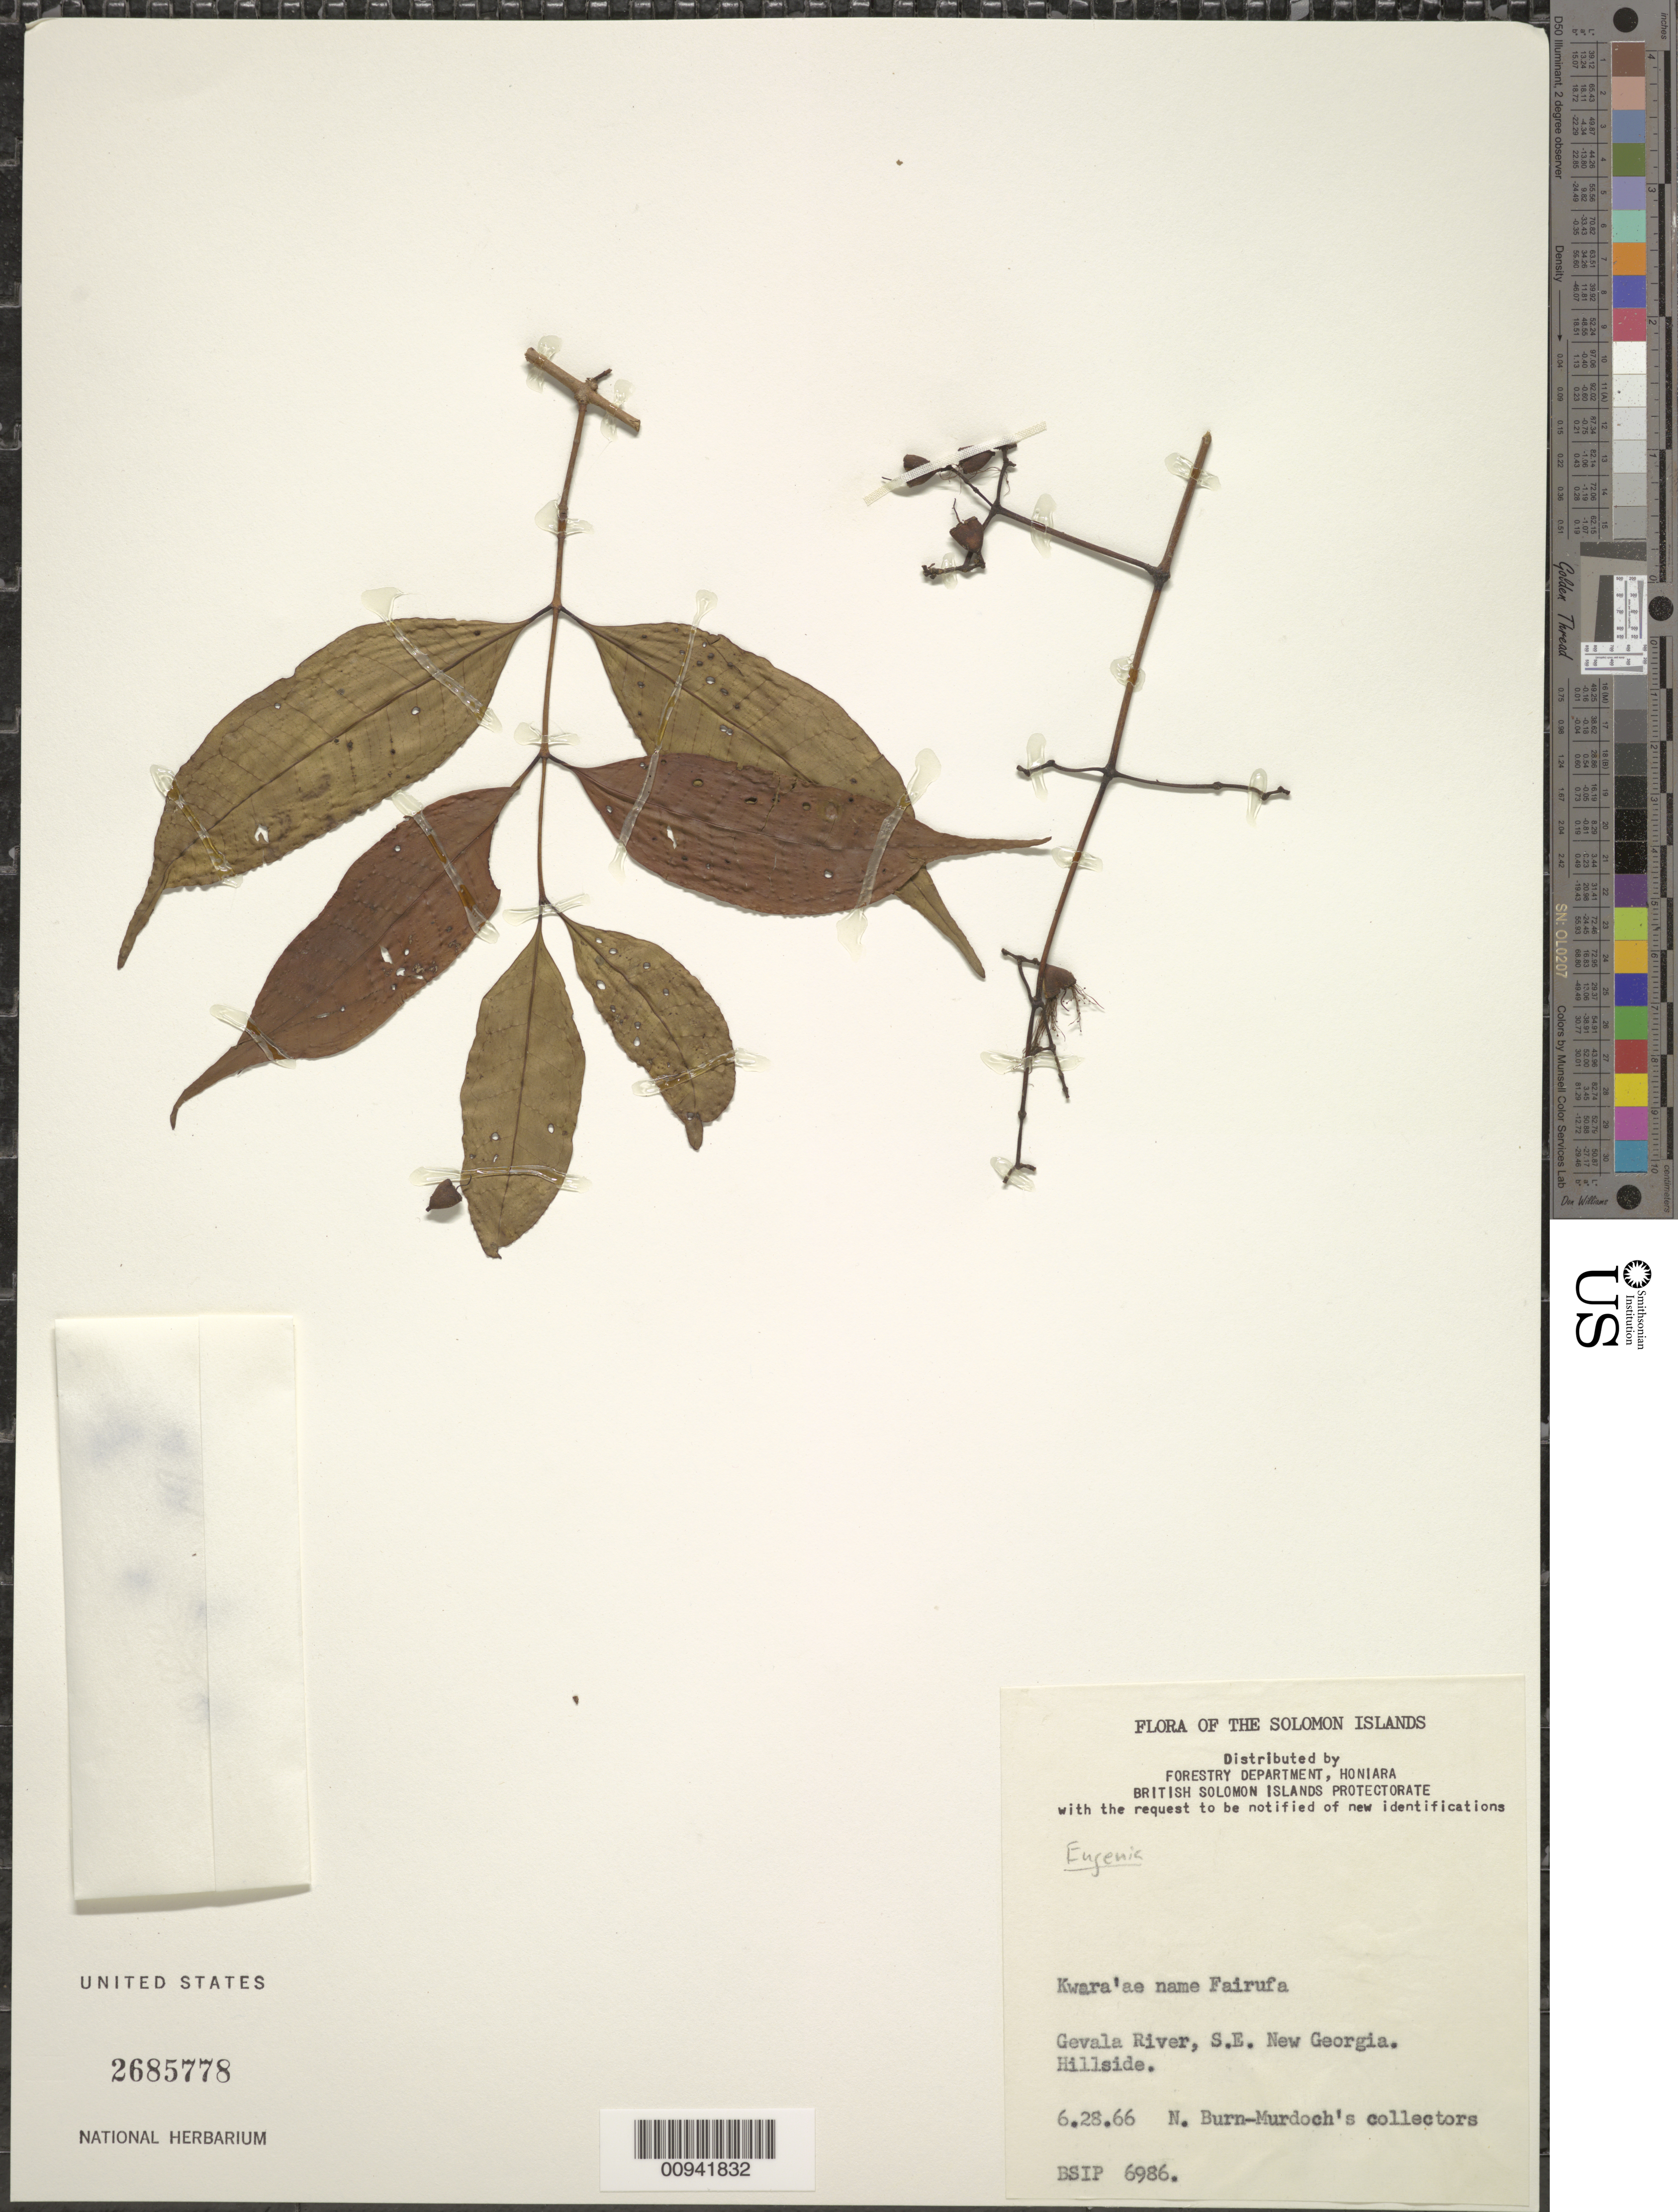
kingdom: Plantae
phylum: Tracheophyta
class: Magnoliopsida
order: Myrtales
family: Myrtaceae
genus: Syzygium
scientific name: Syzygium sp.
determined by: Strong, M. T., (US), Smithsonian Institution - National Museum of Natural History (UNITED STATES)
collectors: N. Burn-Murdoch's collectors & et al.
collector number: BSIP 6986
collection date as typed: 28 Jun 1966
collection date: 1966-06-28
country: Solomon Islands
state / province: Western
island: New Georgia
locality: Gevala River, S.E. New Georgia.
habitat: Hillside.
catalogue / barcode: US 2685778